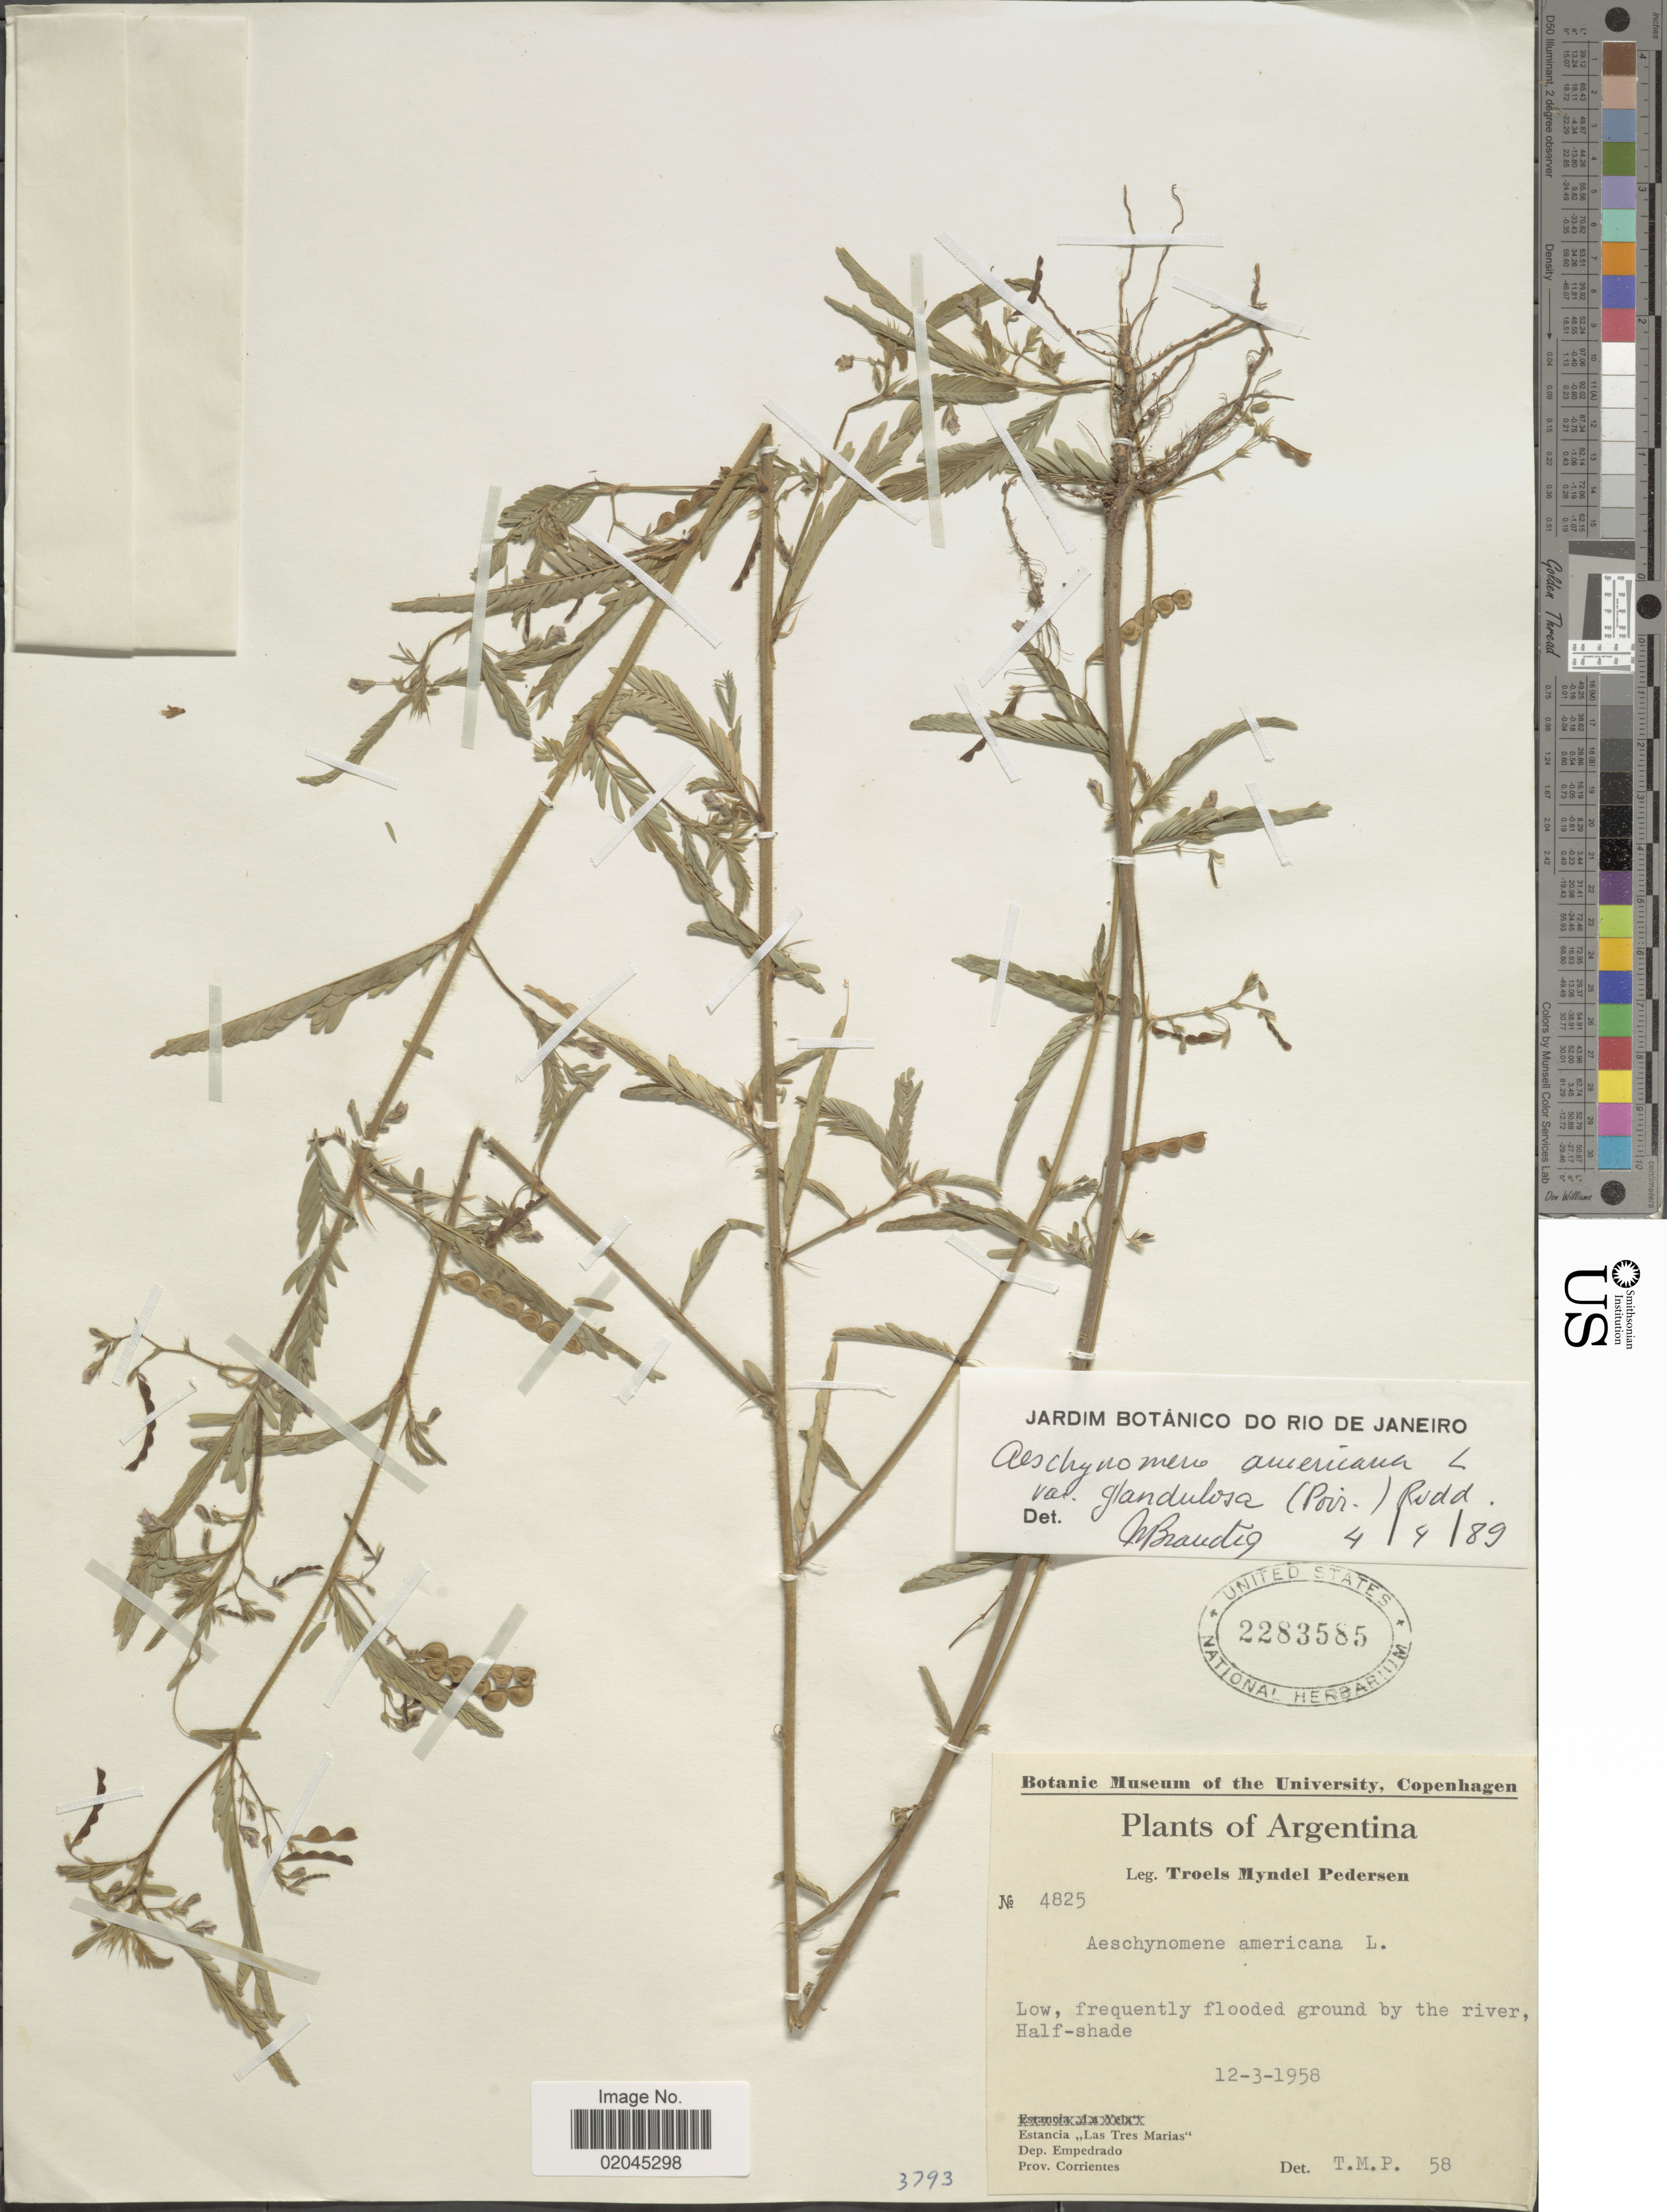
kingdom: Plantae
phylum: Tracheophyta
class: Magnoliopsida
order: Fabales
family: Fabaceae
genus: Aeschynomene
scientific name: Aeschynomene americana var. americana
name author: L.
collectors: T. Pederson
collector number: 4825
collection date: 1958-03-12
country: Argentina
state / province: Corrientes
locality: Low, frequently flooded ground by the river, Half-shade, Estancia ,,Las Tres Marias', Dep Empedrado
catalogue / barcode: US 2283585